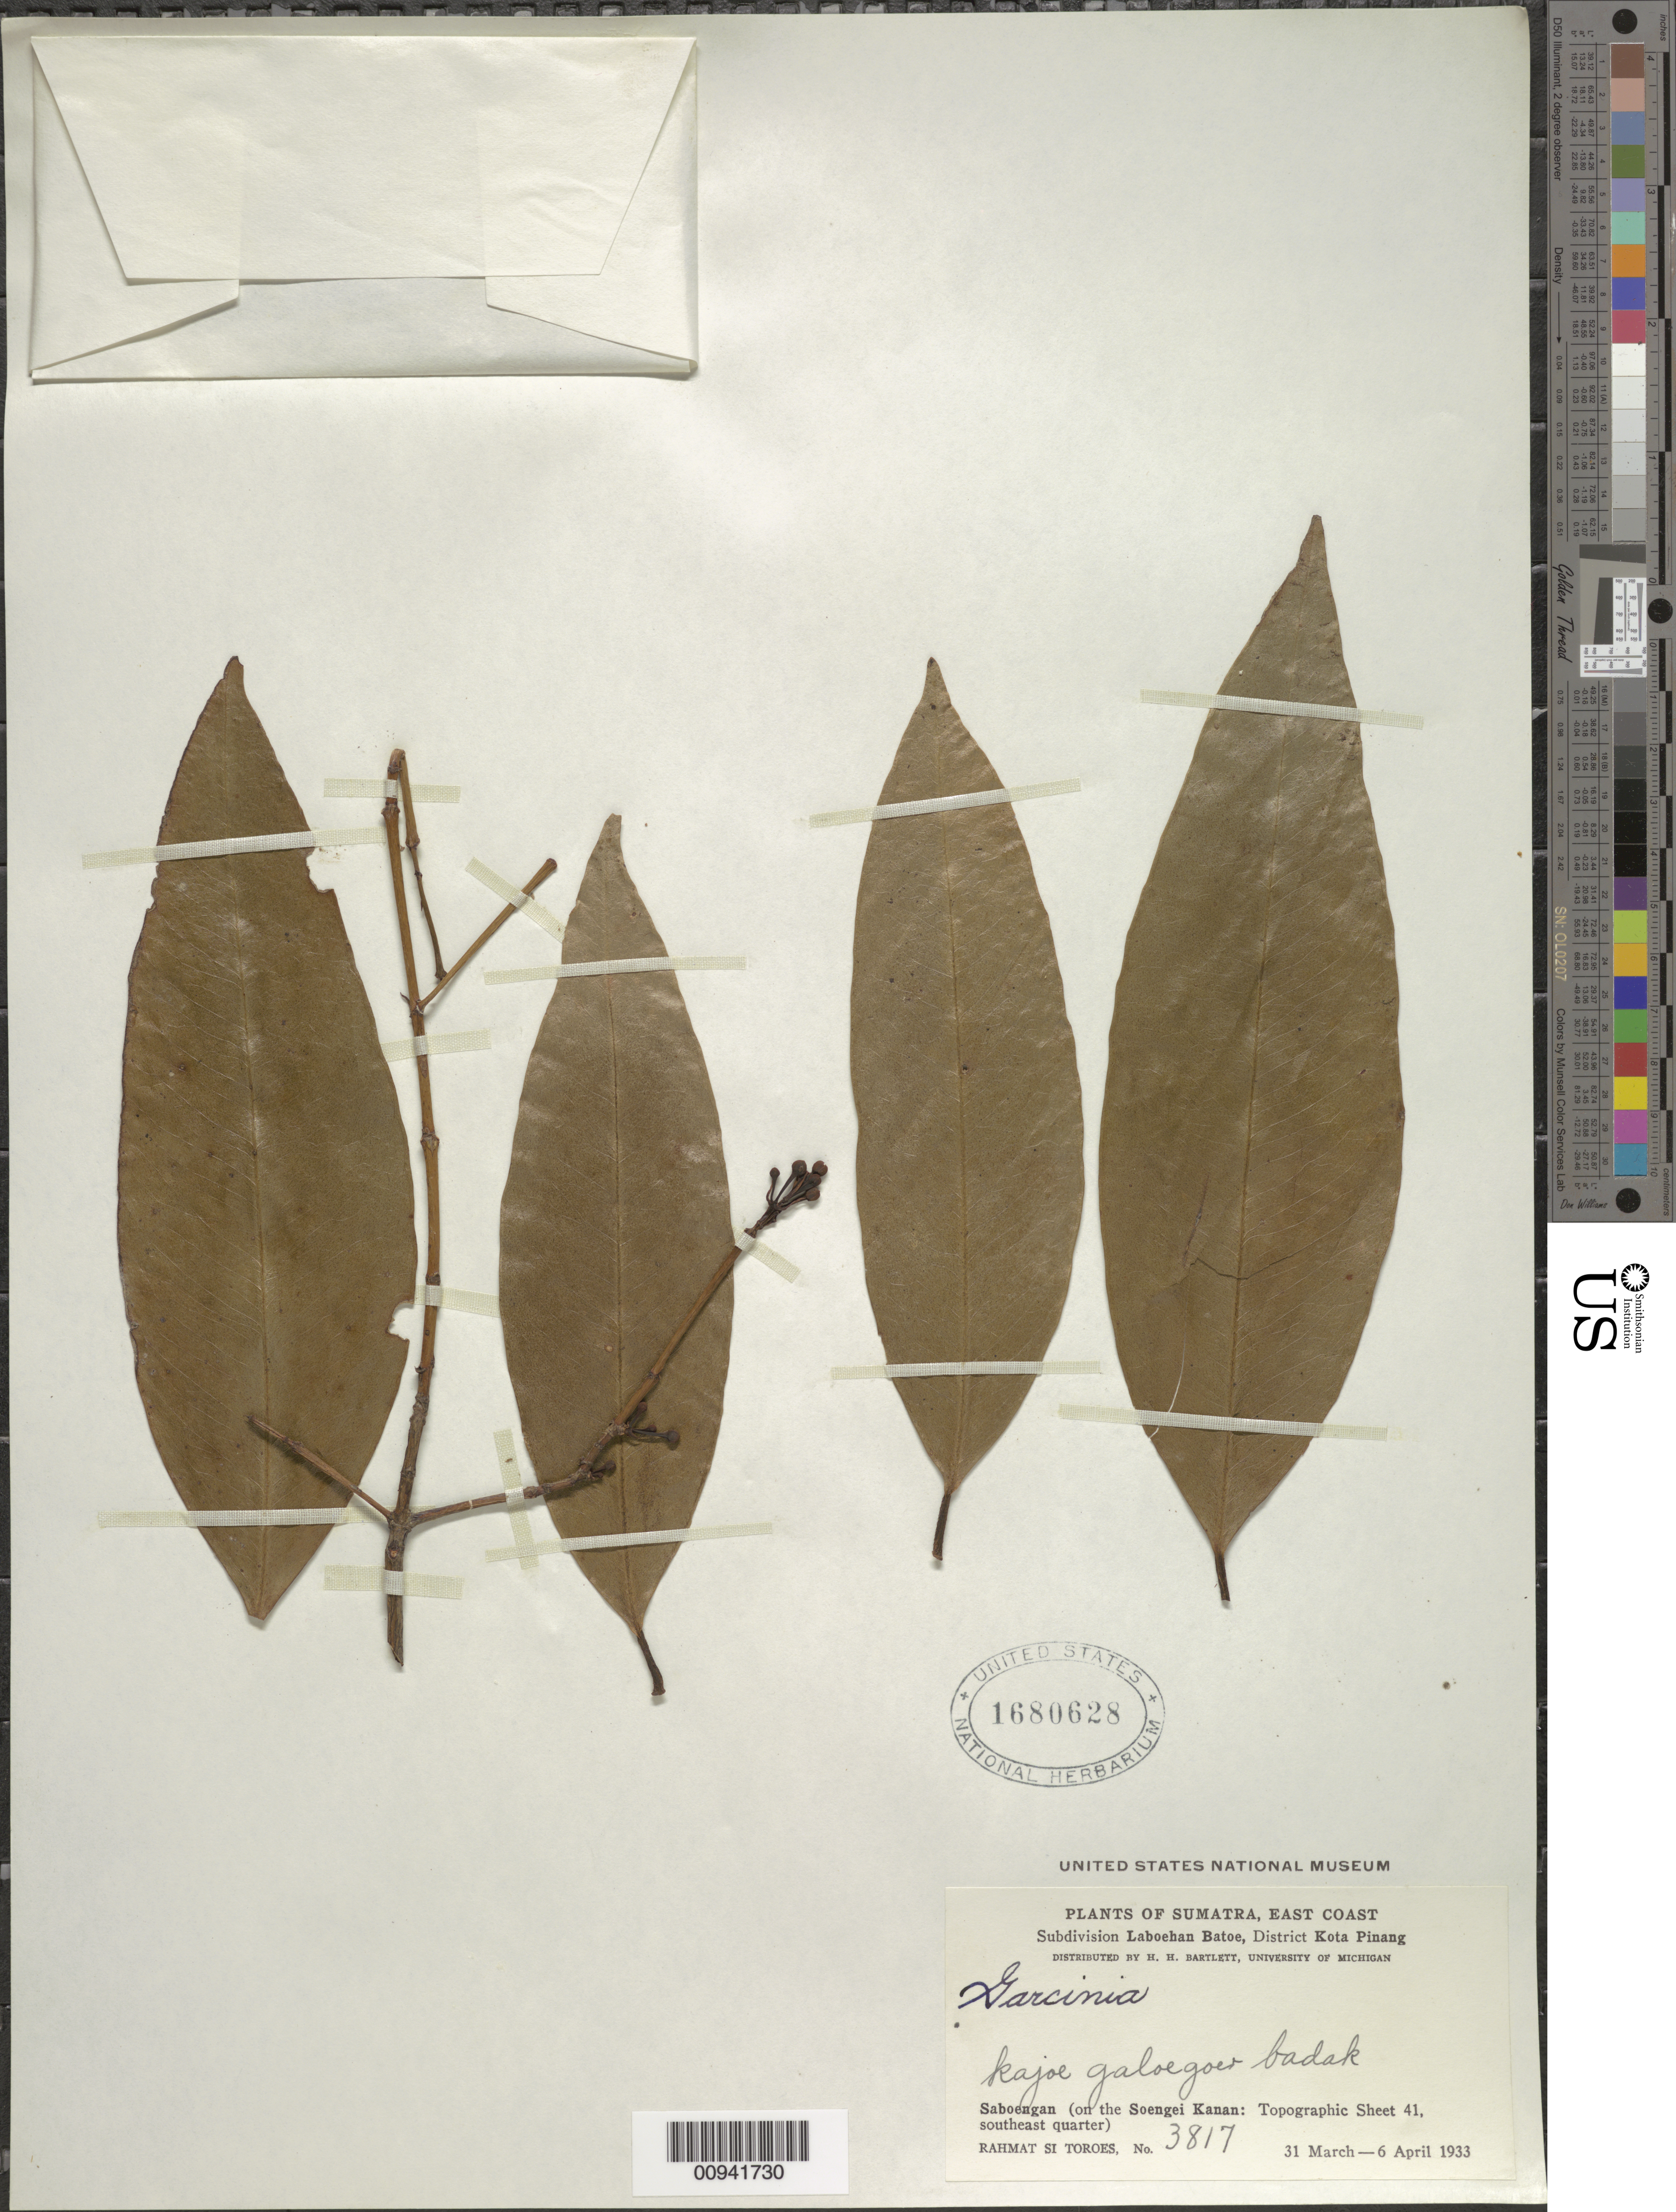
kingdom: Plantae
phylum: Tracheophyta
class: Magnoliopsida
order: Malpighiales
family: Clusiaceae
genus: Garcinia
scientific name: Garcinia sp.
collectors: Rahmat Si Boeea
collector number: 3817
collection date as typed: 31 Mar 1933 to 06 Apr 1933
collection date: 1933-03-31/1933-04-06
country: Indonesia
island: Sumatra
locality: Subdivision Laboehan Batoe, District Kota Pinang; Saboengan (on the Soengei Kanan: Topgraphic sheet 41, southeast quarter)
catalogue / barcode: US 1680628